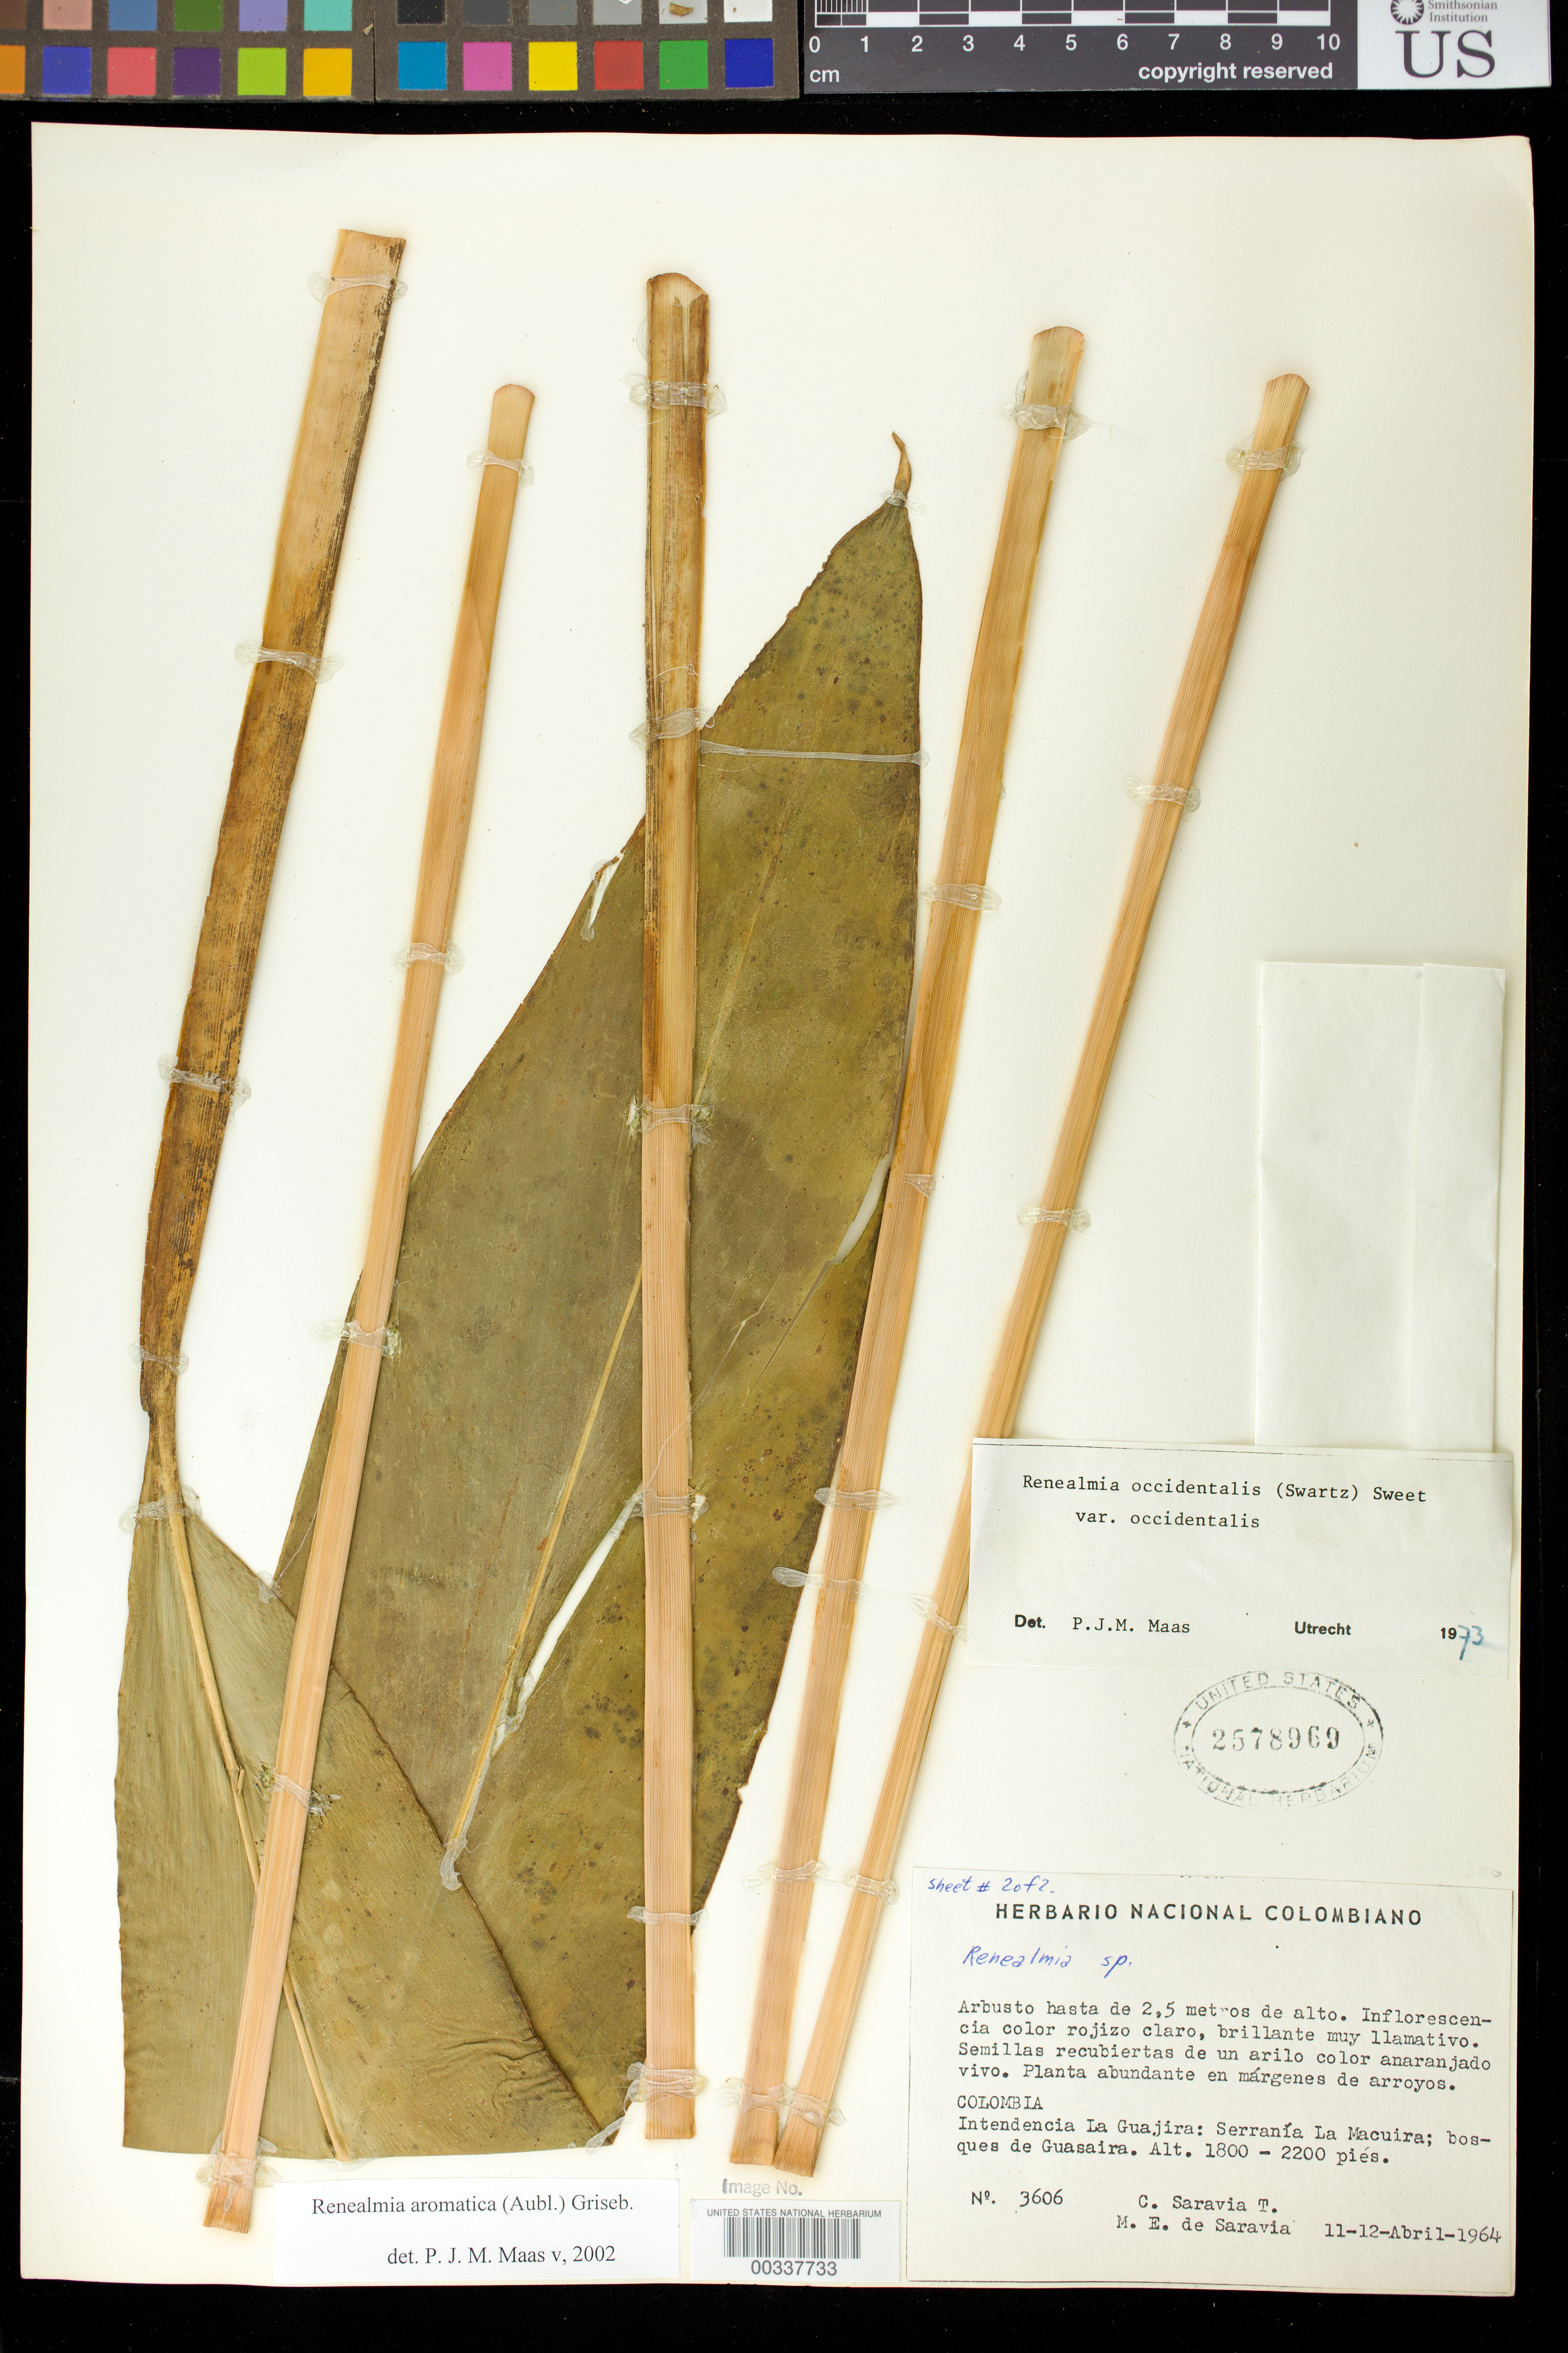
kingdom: Plantae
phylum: Tracheophyta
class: Liliopsida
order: Zingiberales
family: Zingiberaceae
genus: Renealmia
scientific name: Renealmia aromatica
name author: (Aubl.) Griseb.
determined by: Maas, Paul J. M.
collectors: C. Saravia T. & M. E. Saravia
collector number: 3606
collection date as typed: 11 Apr 1964 to 12 Apr 1964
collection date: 1964-04-11/1964-04-12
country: Colombia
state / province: La Guajira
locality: Serrania la Macuira; Bosques de Guasaira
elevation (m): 549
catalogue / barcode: US 2578969